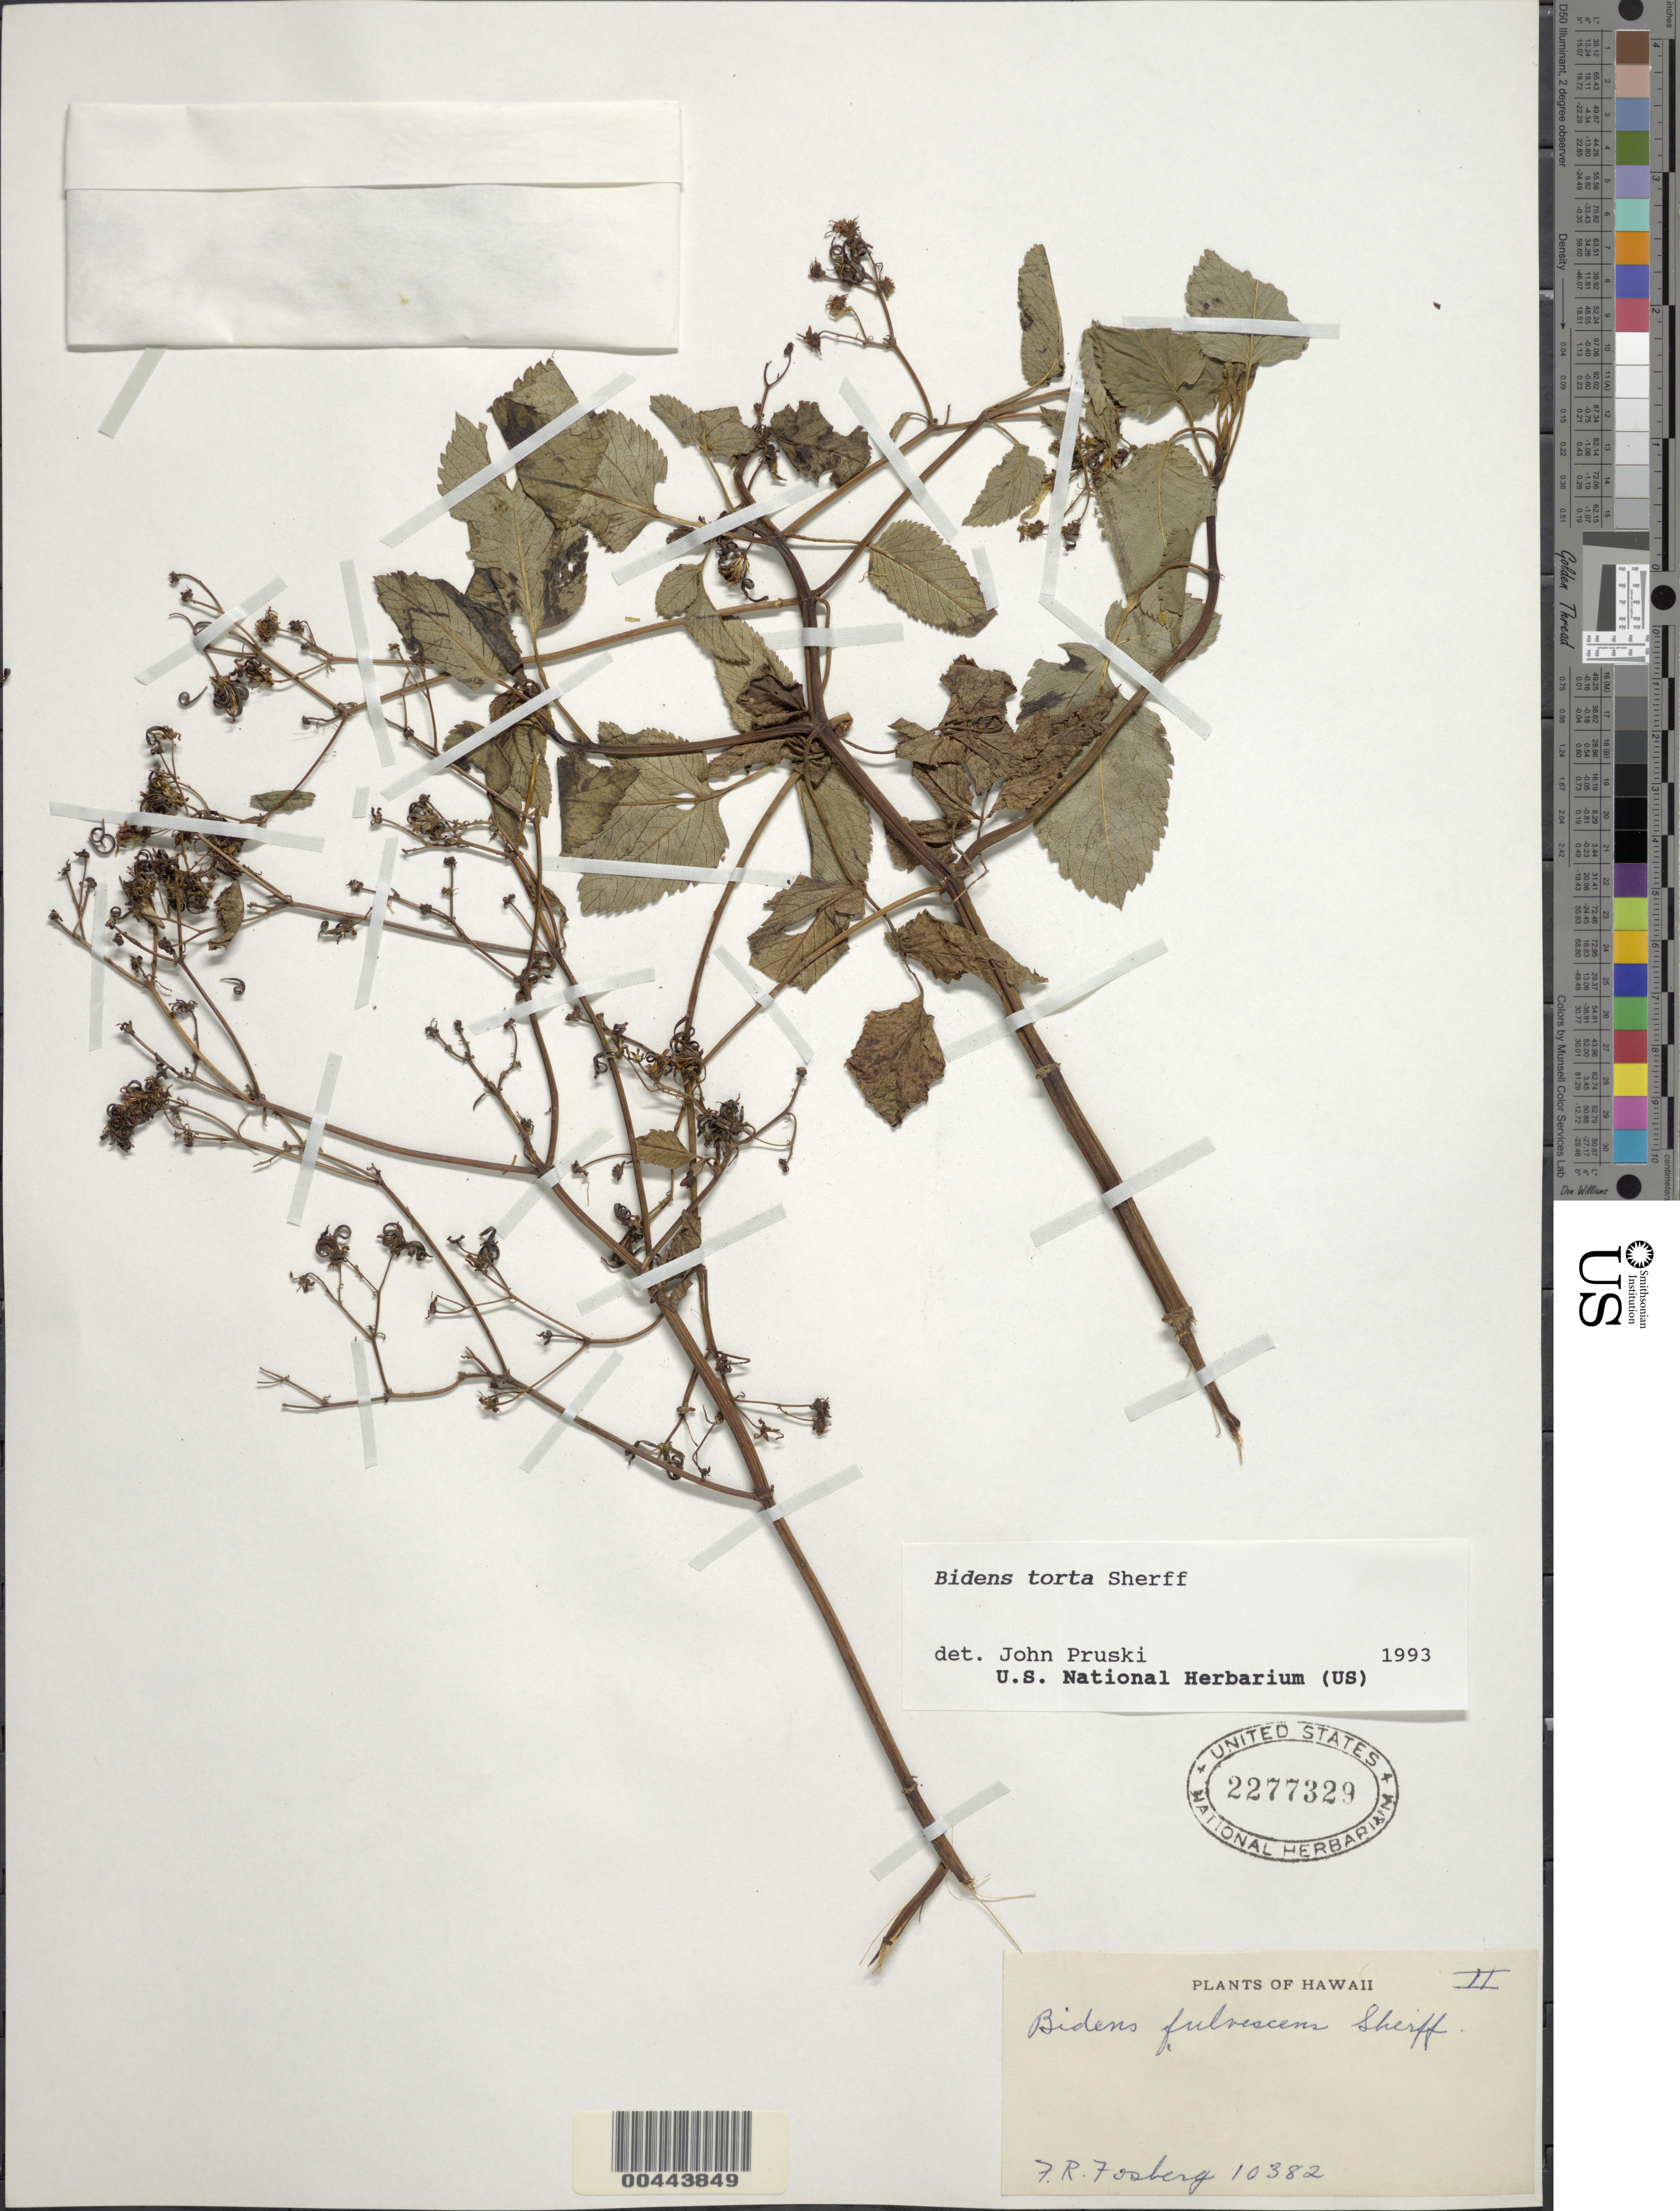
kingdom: Plantae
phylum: Tracheophyta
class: Magnoliopsida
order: Asterales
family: Asteraceae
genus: Bidens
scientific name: Bidens torta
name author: Sherff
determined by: Pruski, J. F.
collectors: F. R. Fosberg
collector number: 10382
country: United States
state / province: Hawaii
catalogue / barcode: US 2277329